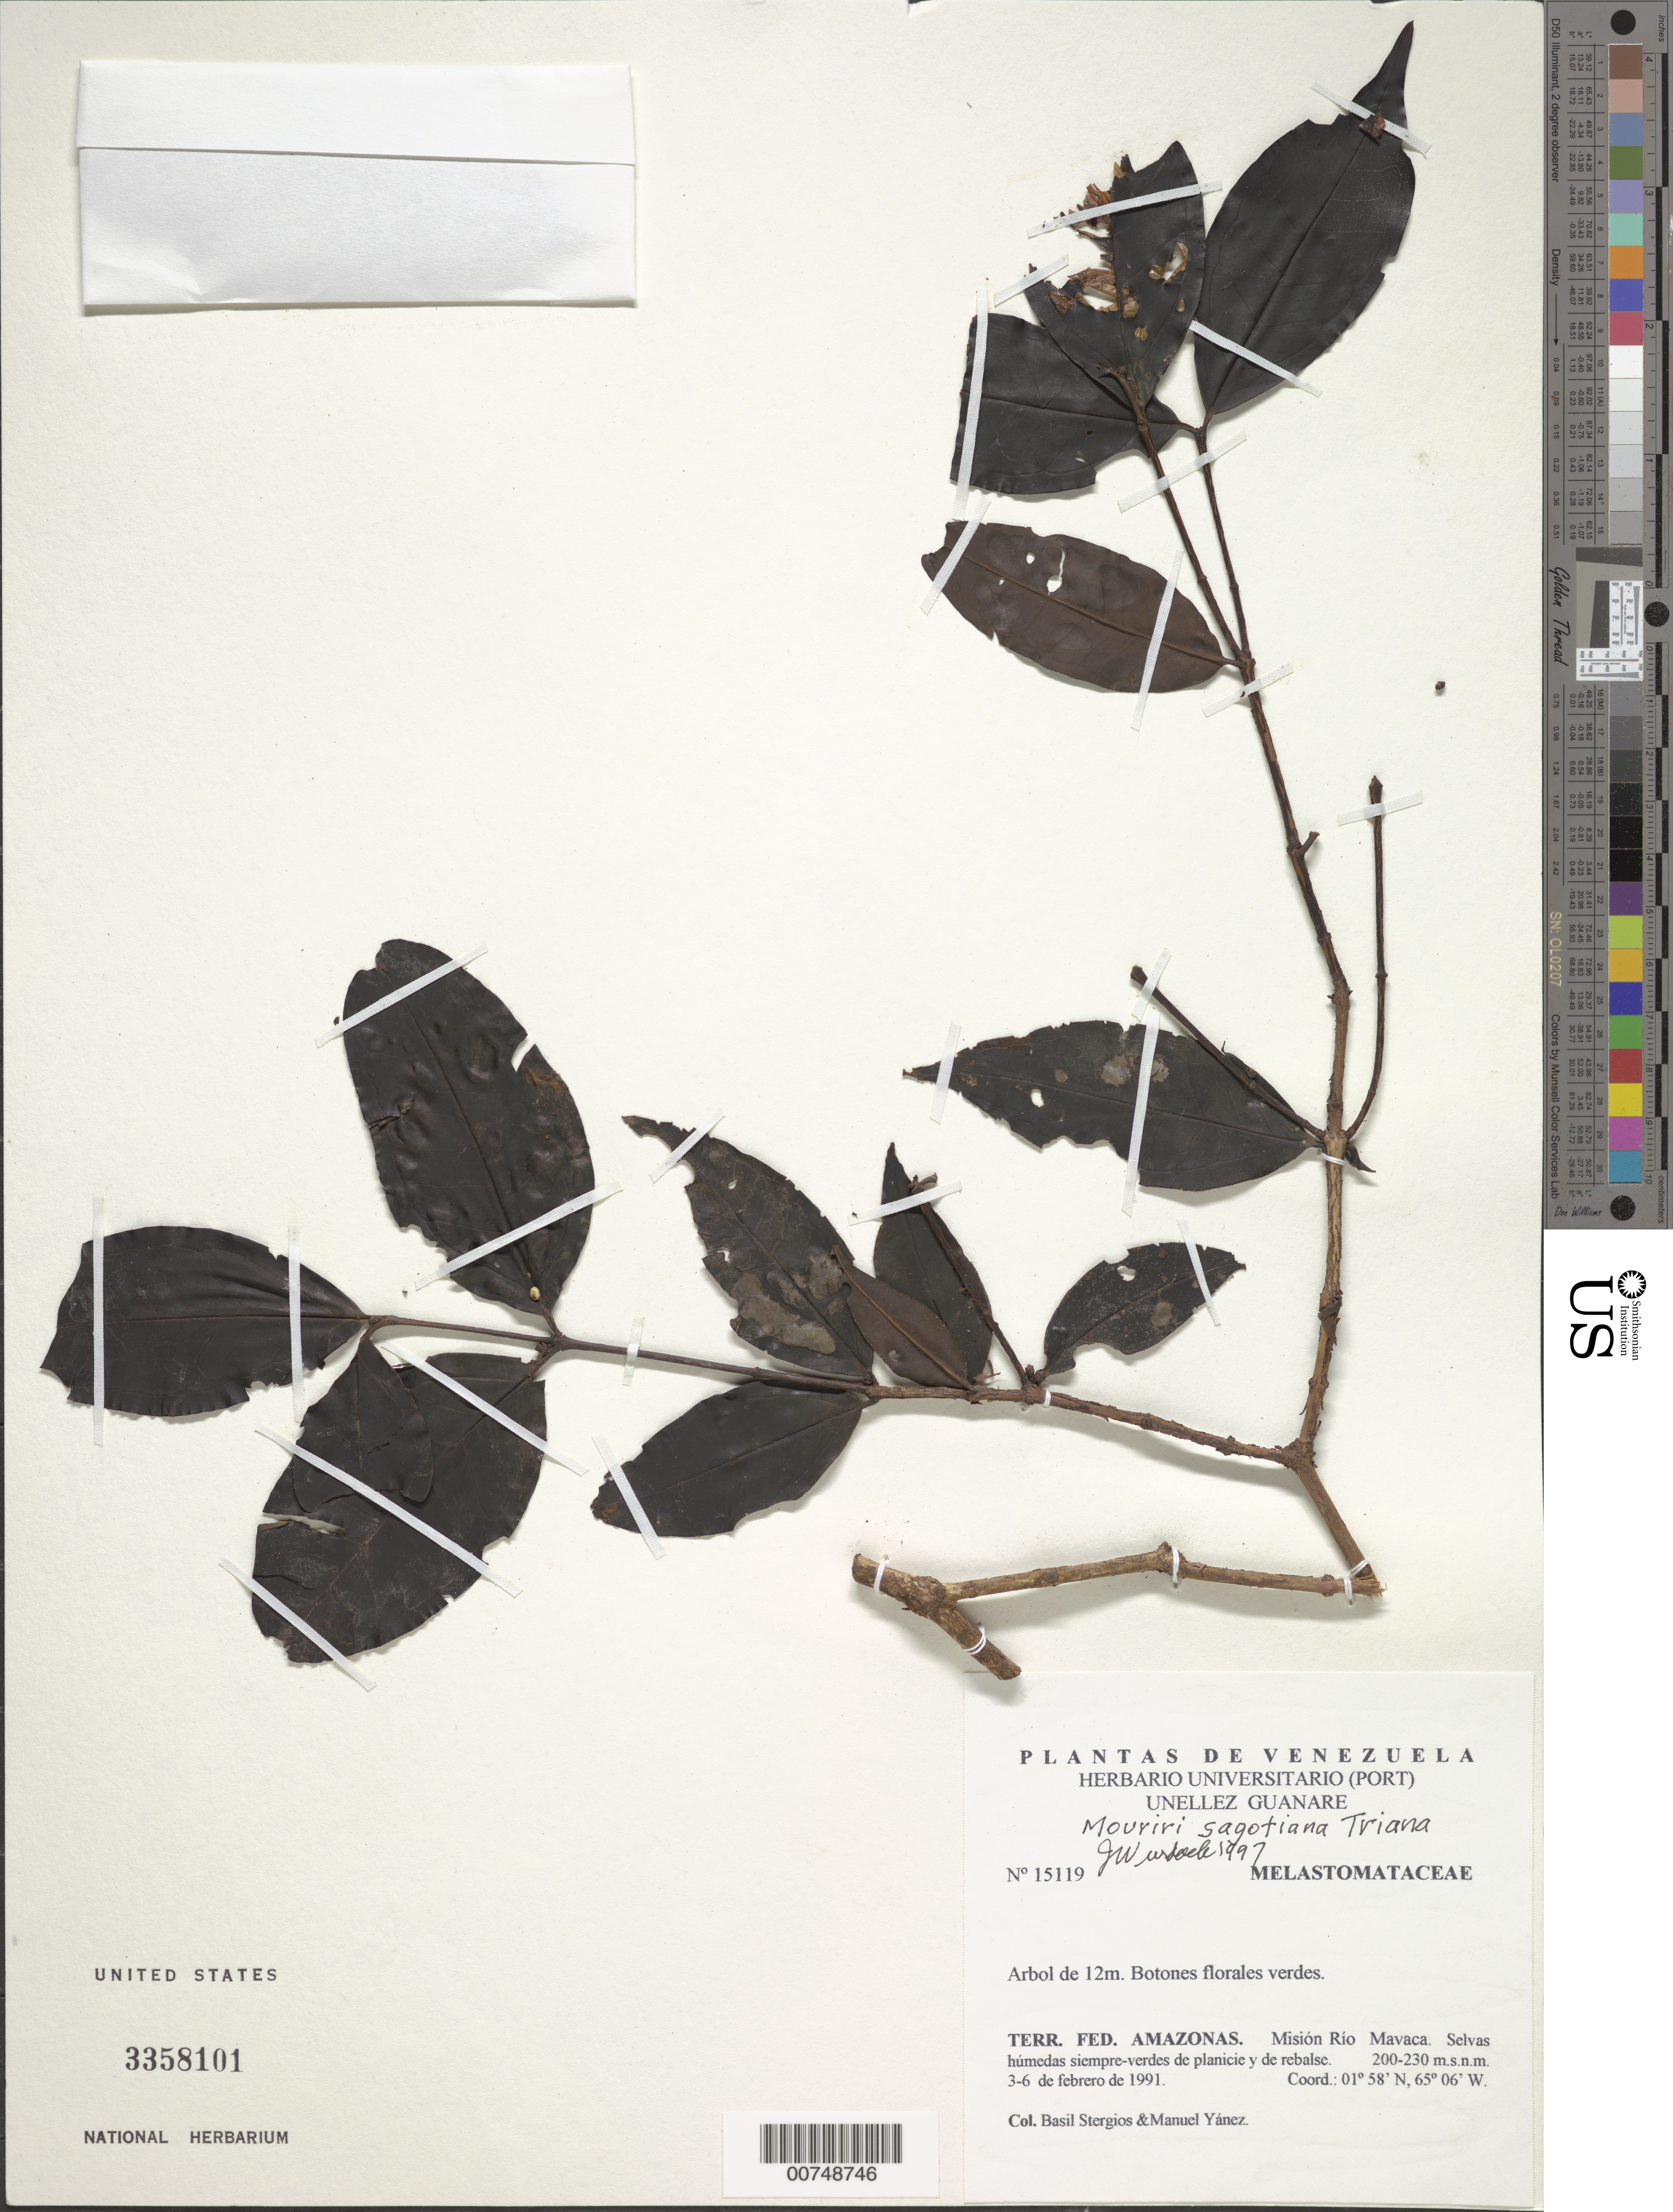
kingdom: Plantae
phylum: Tracheophyta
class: Magnoliopsida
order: Myrtales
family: Melastomataceae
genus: Mouriri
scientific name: Mouriri sagotiana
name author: Triana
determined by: Wurdack, John J., (US), US (UNITED STATES)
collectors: B. G. Stergios & M. Yanez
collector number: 15119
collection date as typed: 3-Feb-91 to 6-Feb-91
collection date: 1991-02-03/1991-02-06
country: Venezuela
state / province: Amazonas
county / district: Río Negro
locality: Mision Río Mavaca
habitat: Selvas húmedas siempre-verdes de planici y de rebalse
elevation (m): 200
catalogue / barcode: US 3358101